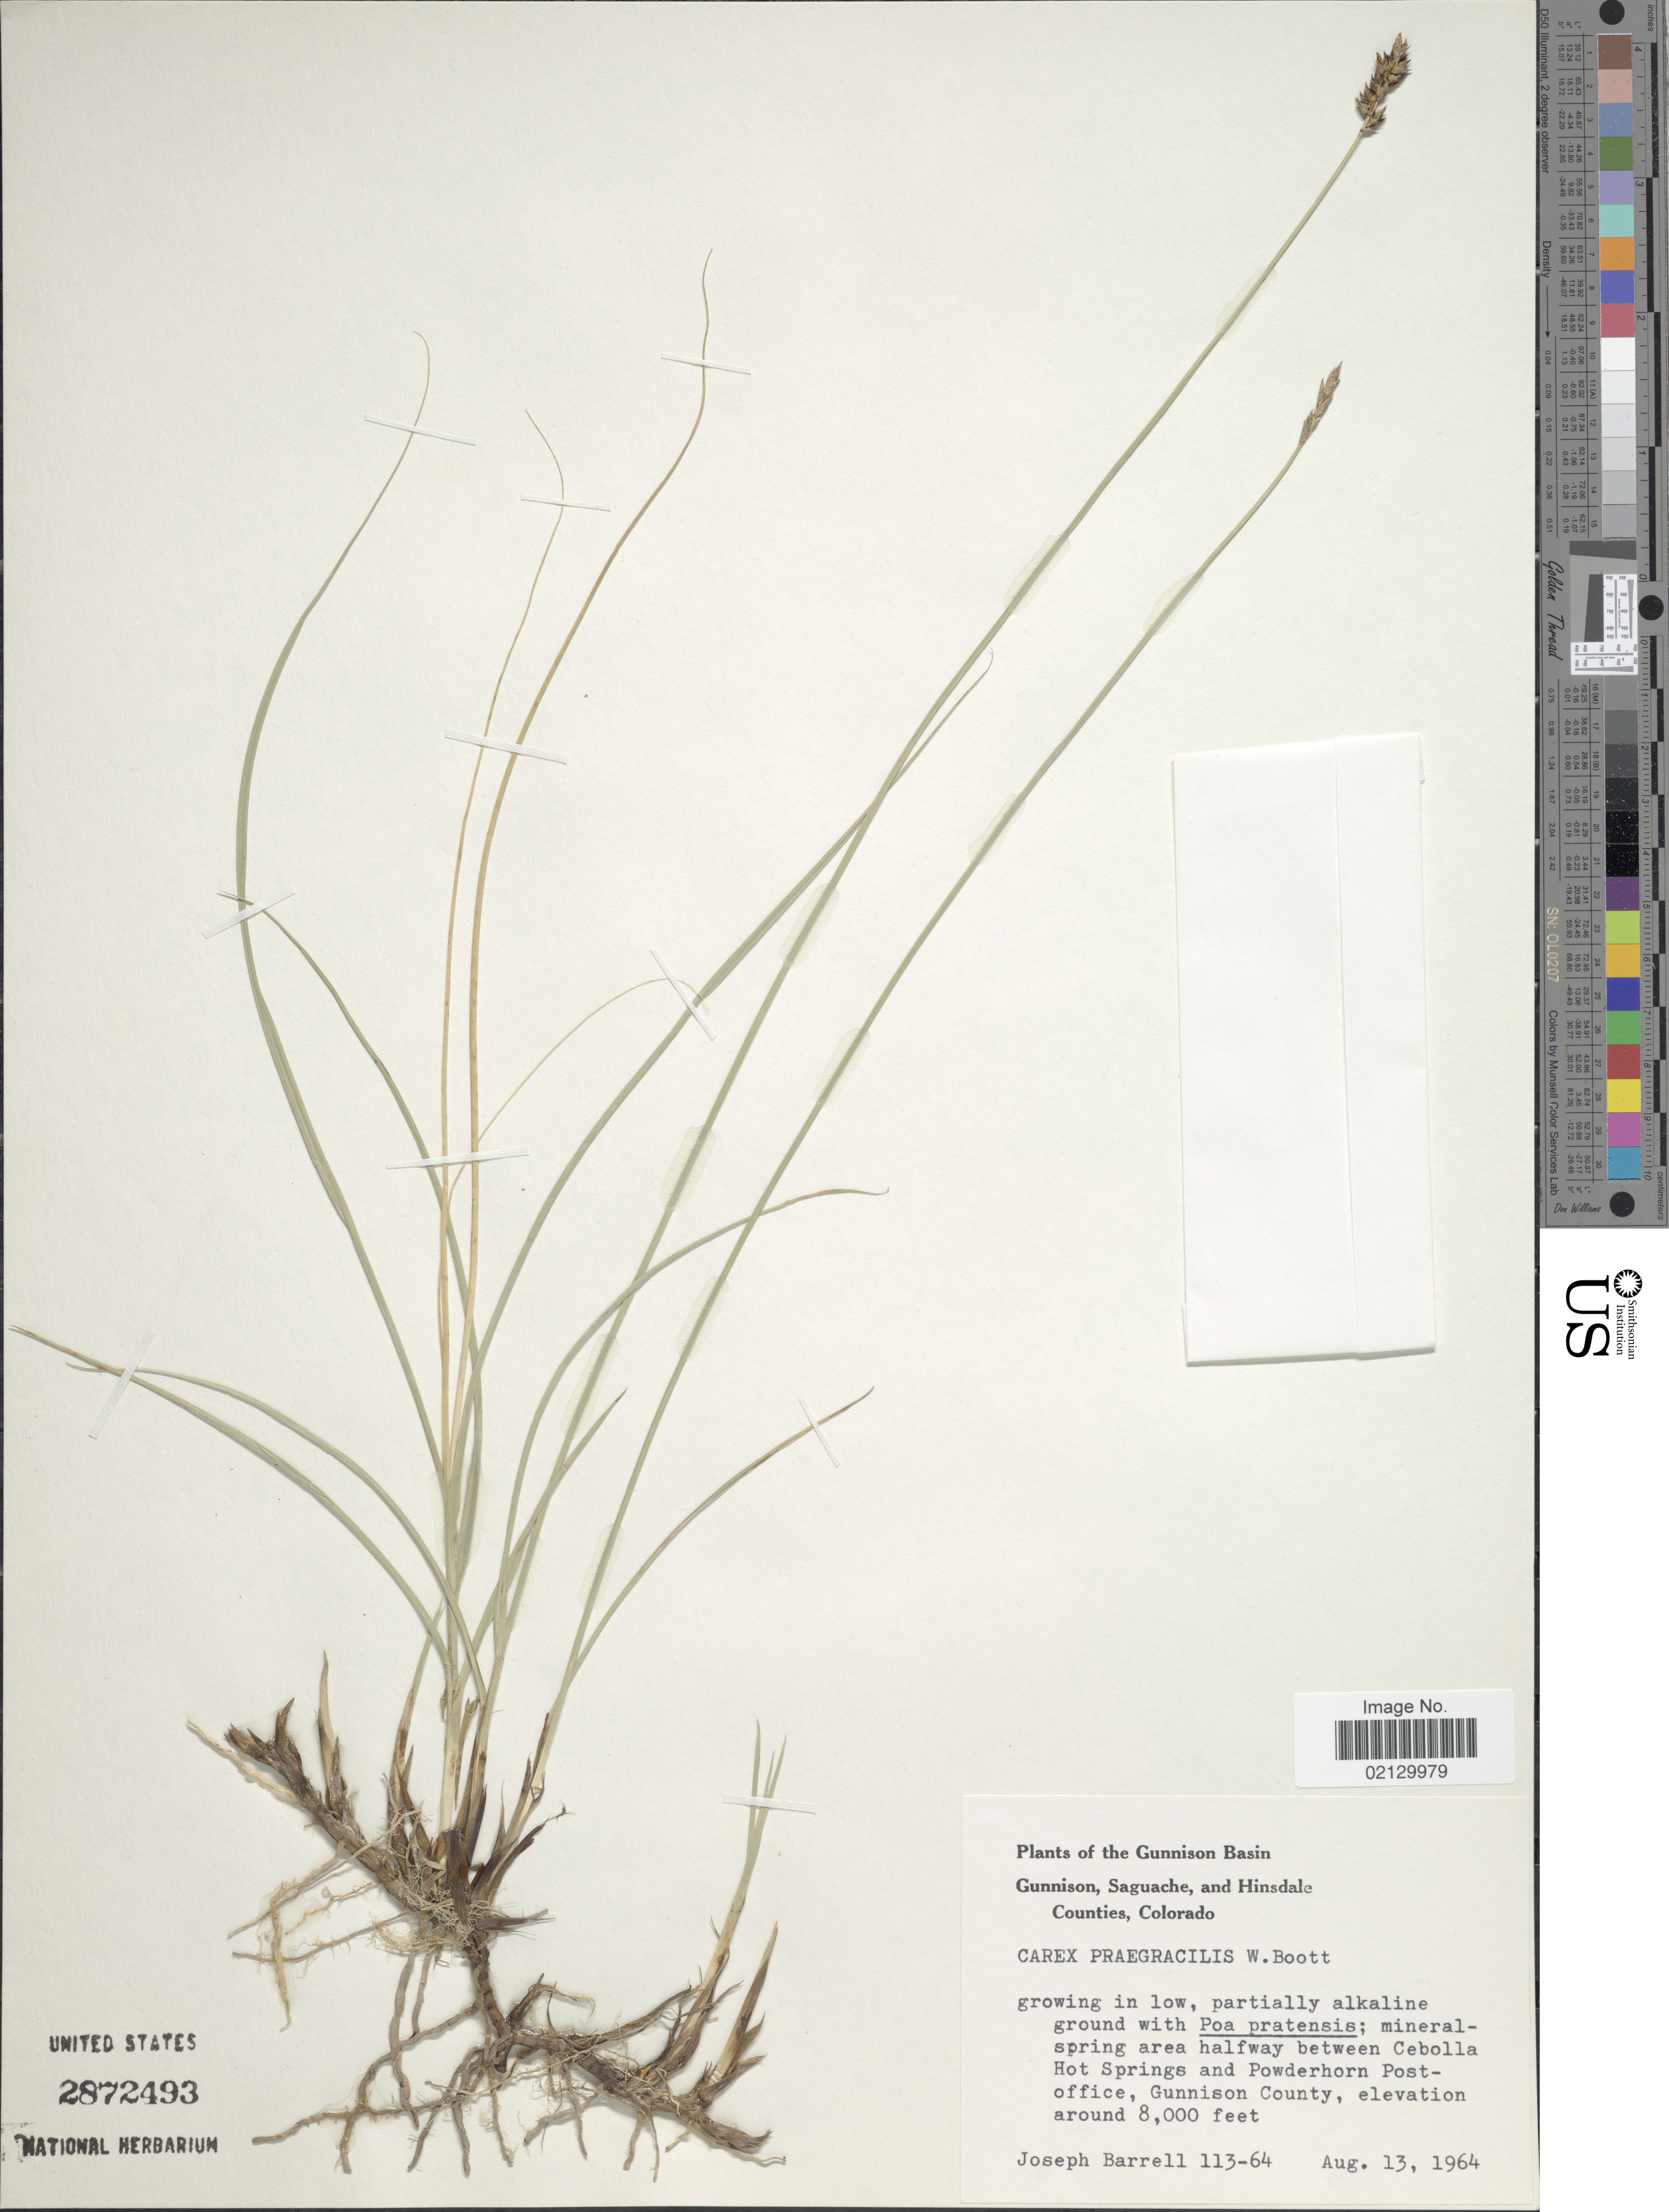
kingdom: Plantae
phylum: Tracheophyta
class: Liliopsida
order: Poales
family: Cyperaceae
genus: Carex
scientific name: Carex praegracilis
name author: W. Boott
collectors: J. Barrell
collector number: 113-62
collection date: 1964-08-13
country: United States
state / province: Colorado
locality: Gunnison Basin, Gunnison, Saguache, and Hinsdale Counties, spring area halfway between Cebolla Hot Springs and Powderhorn Post-office, Gunnison County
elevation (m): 2438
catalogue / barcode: US 2872493